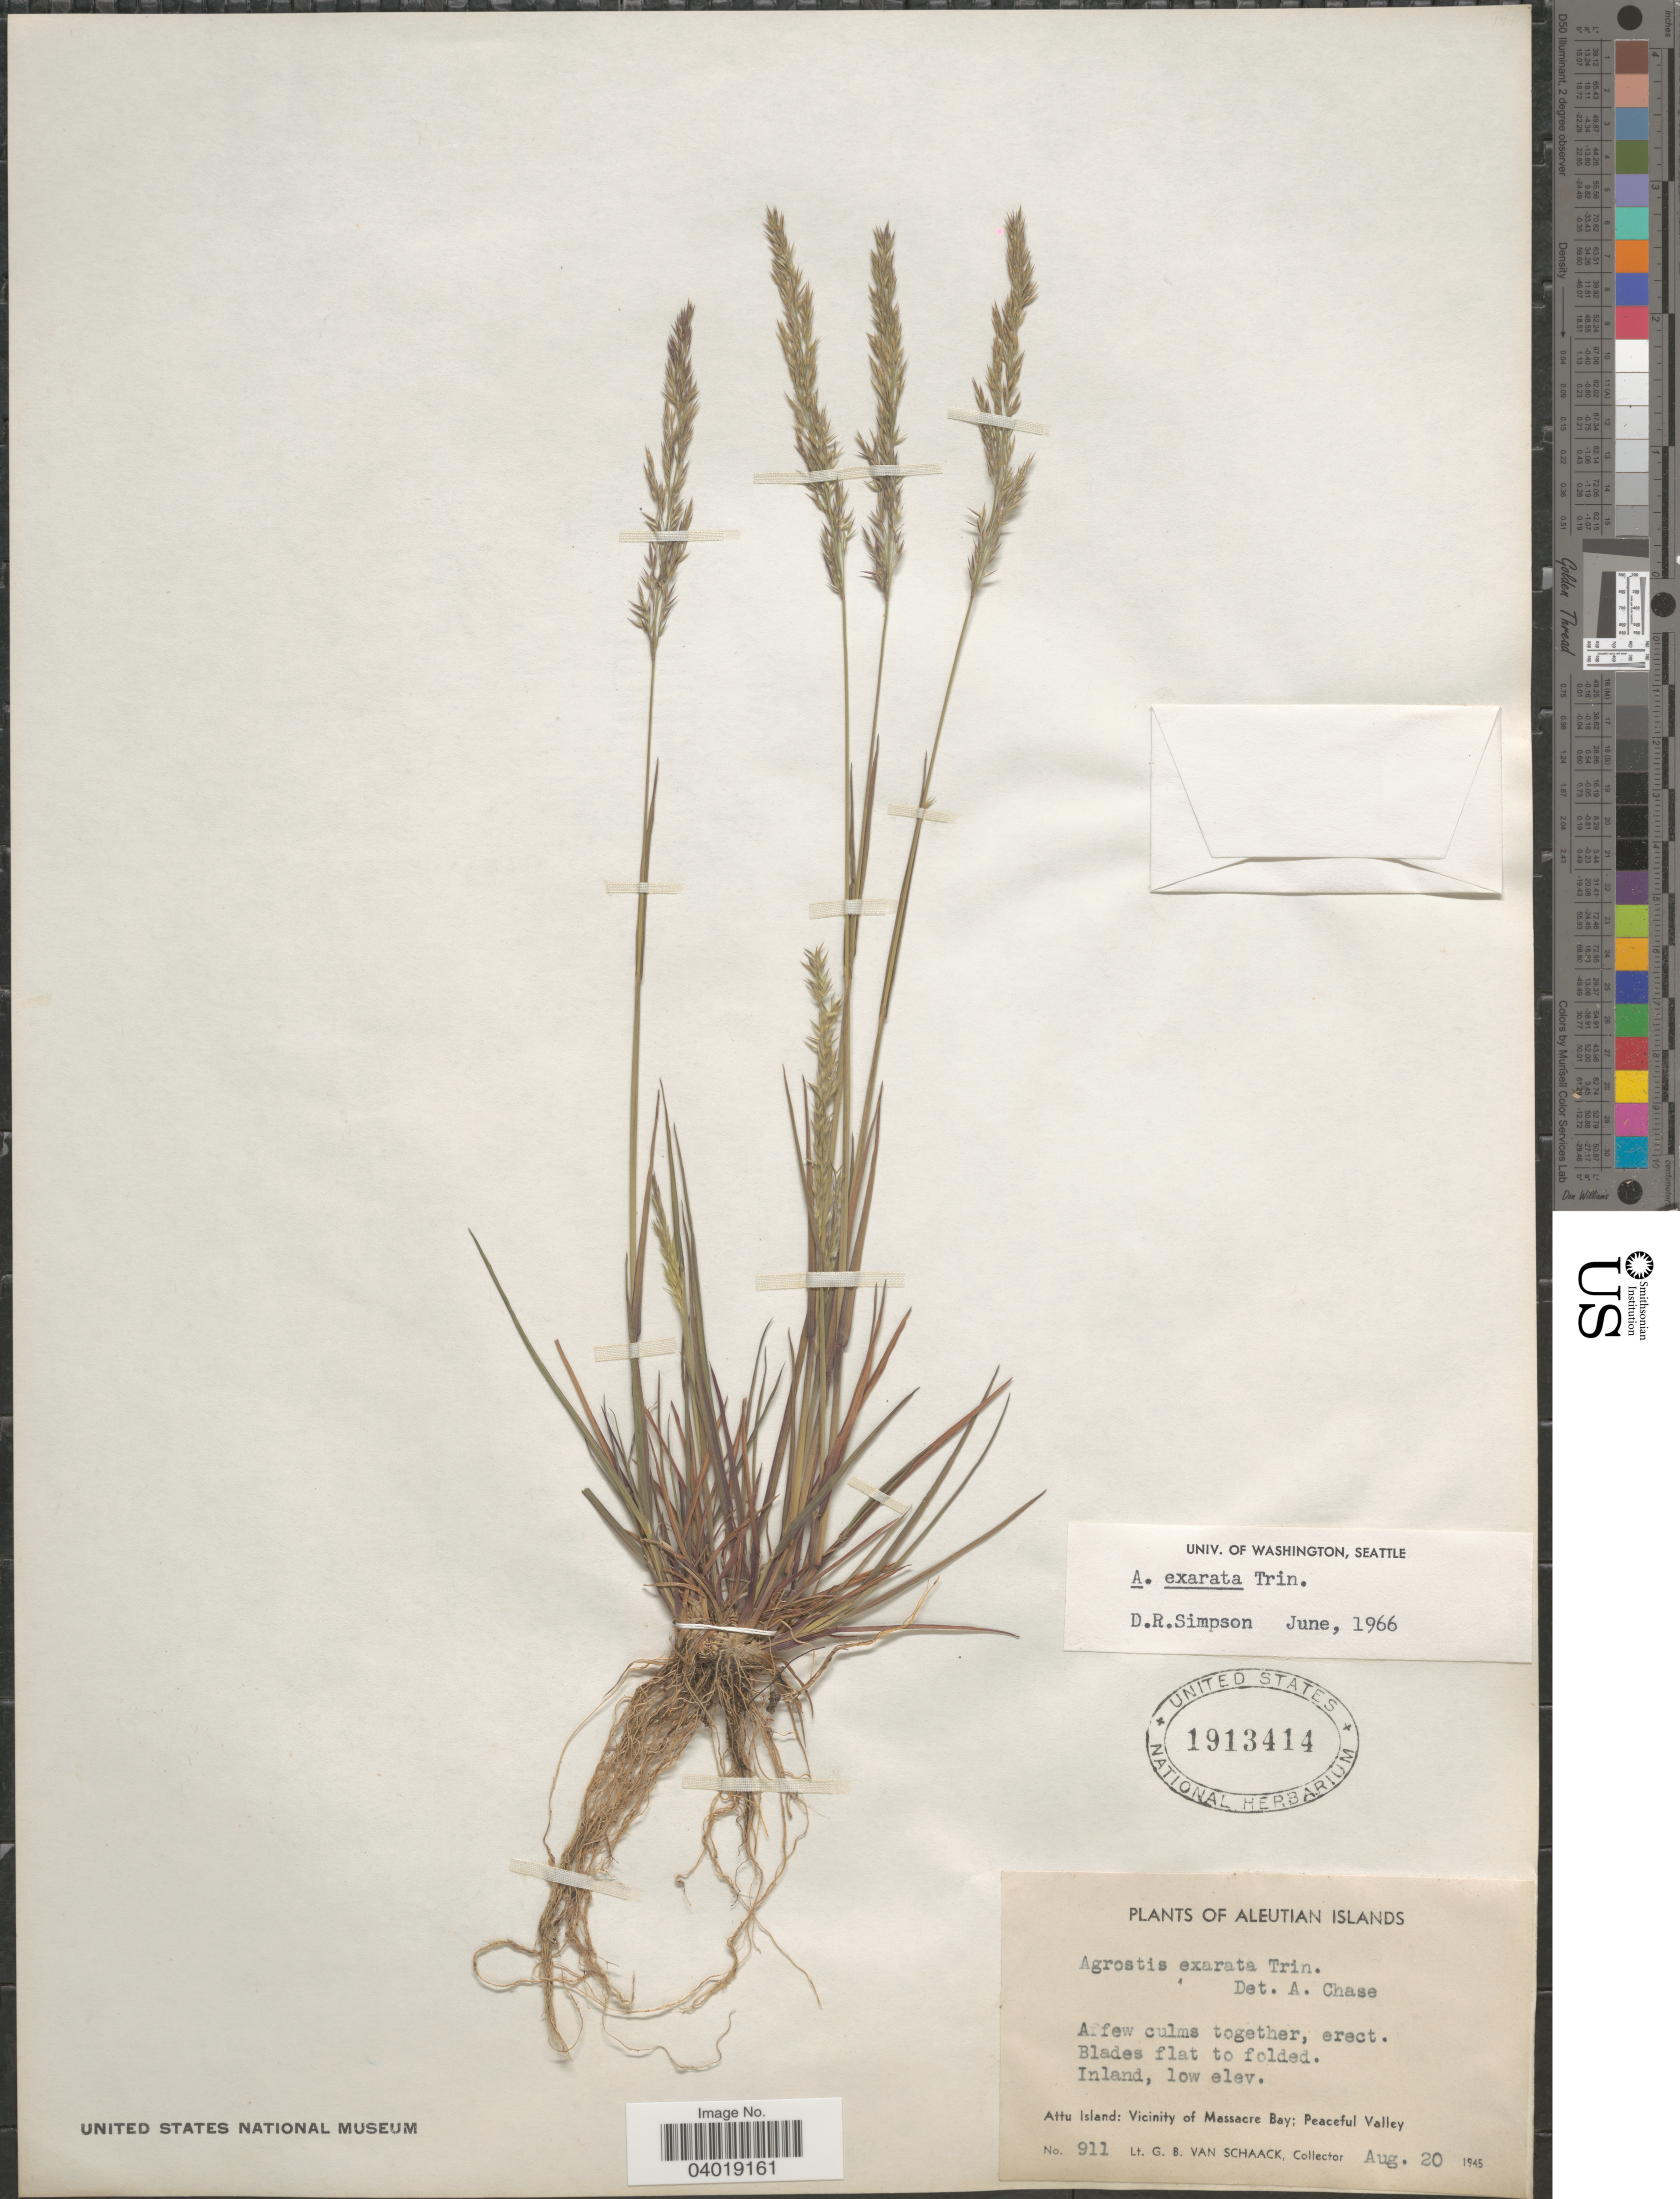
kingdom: Plantae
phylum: Tracheophyta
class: Liliopsida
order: Poales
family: Poaceae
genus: Agrostis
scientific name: Agrostis exarata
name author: Trin.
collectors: G. Van Schaack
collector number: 911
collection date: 1945-08-20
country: United States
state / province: Alaska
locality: Aleutian Islands. Attu Island: Vicinity of Massacre Bay; Peaceful Valley.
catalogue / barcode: US 1913414